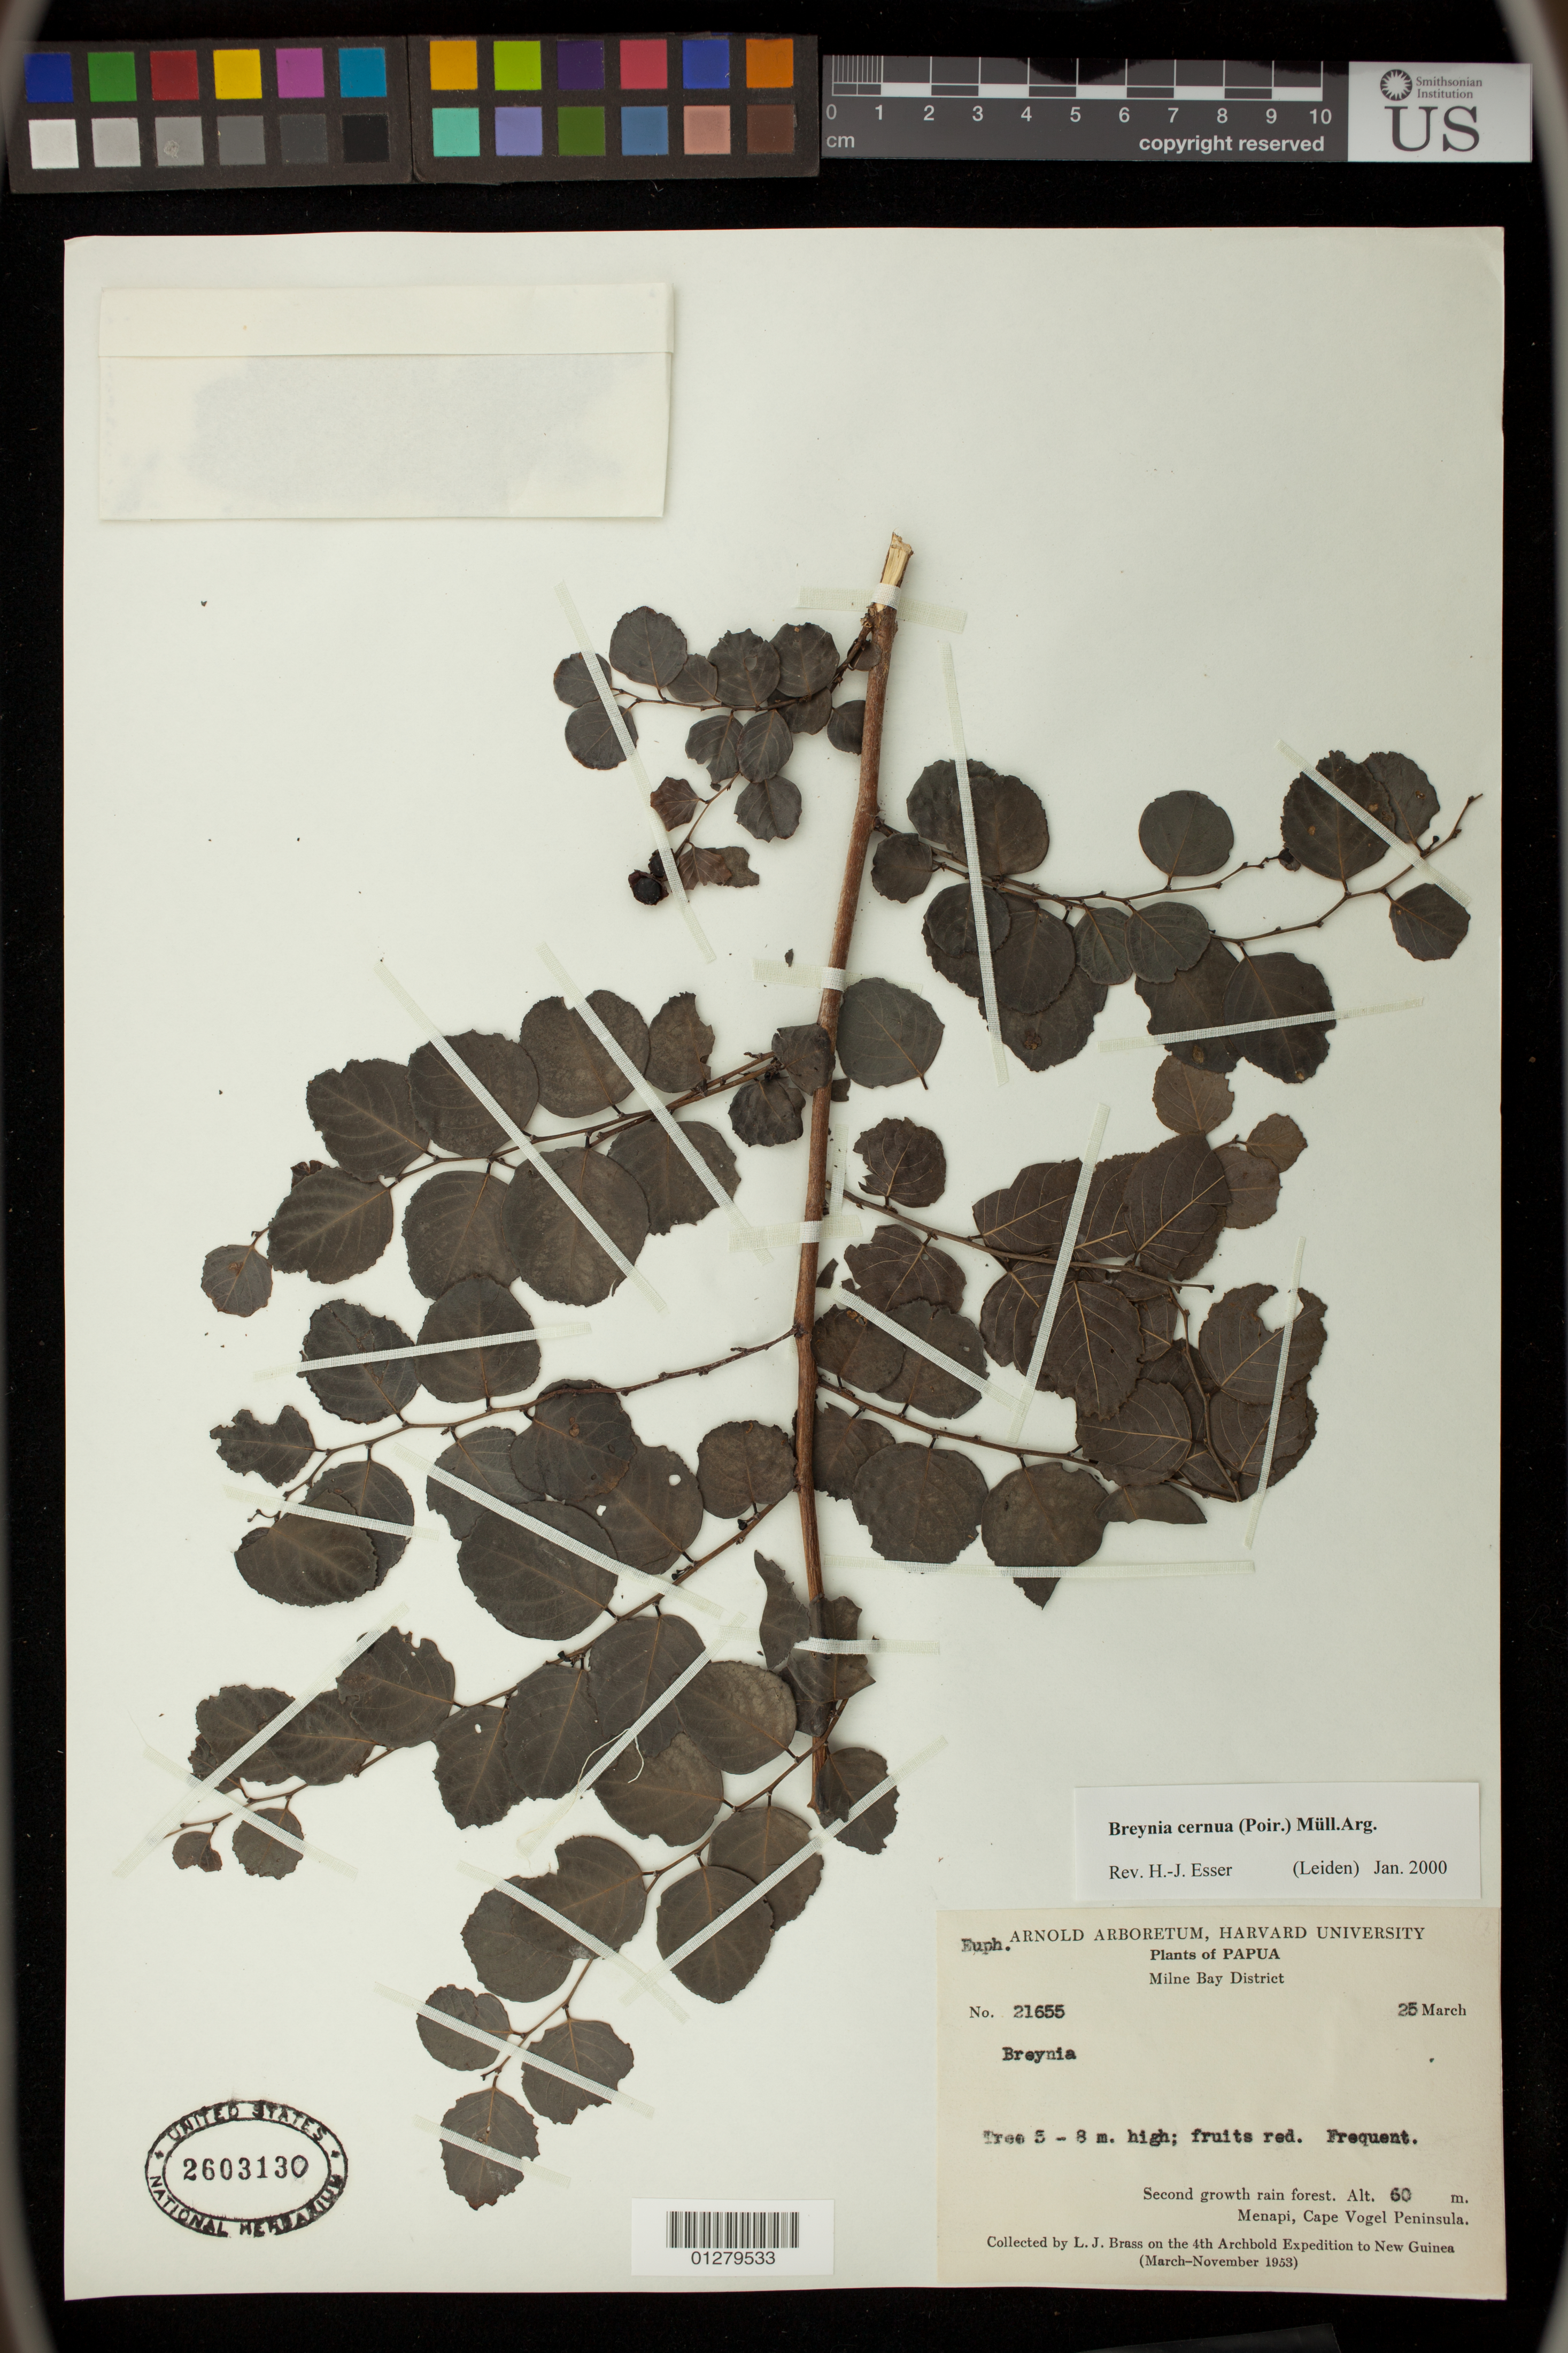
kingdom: Plantae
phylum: Tracheophyta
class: Magnoliopsida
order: Malpighiales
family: Phyllanthaceae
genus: Phyllanthus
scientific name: Phyllanthus cernuus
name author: Poir.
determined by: Wagner, W. L., (BOT), Smithsonian Institution - National Museum of Natural History (UNITED STATES)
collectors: L. J. Brass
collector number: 21655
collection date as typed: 25 Mar 1953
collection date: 1953-03-25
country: Papua New Guinea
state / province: Milne Bay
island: New Guinea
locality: Menapi, cape vogel peninsula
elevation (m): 60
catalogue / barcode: US 2603130